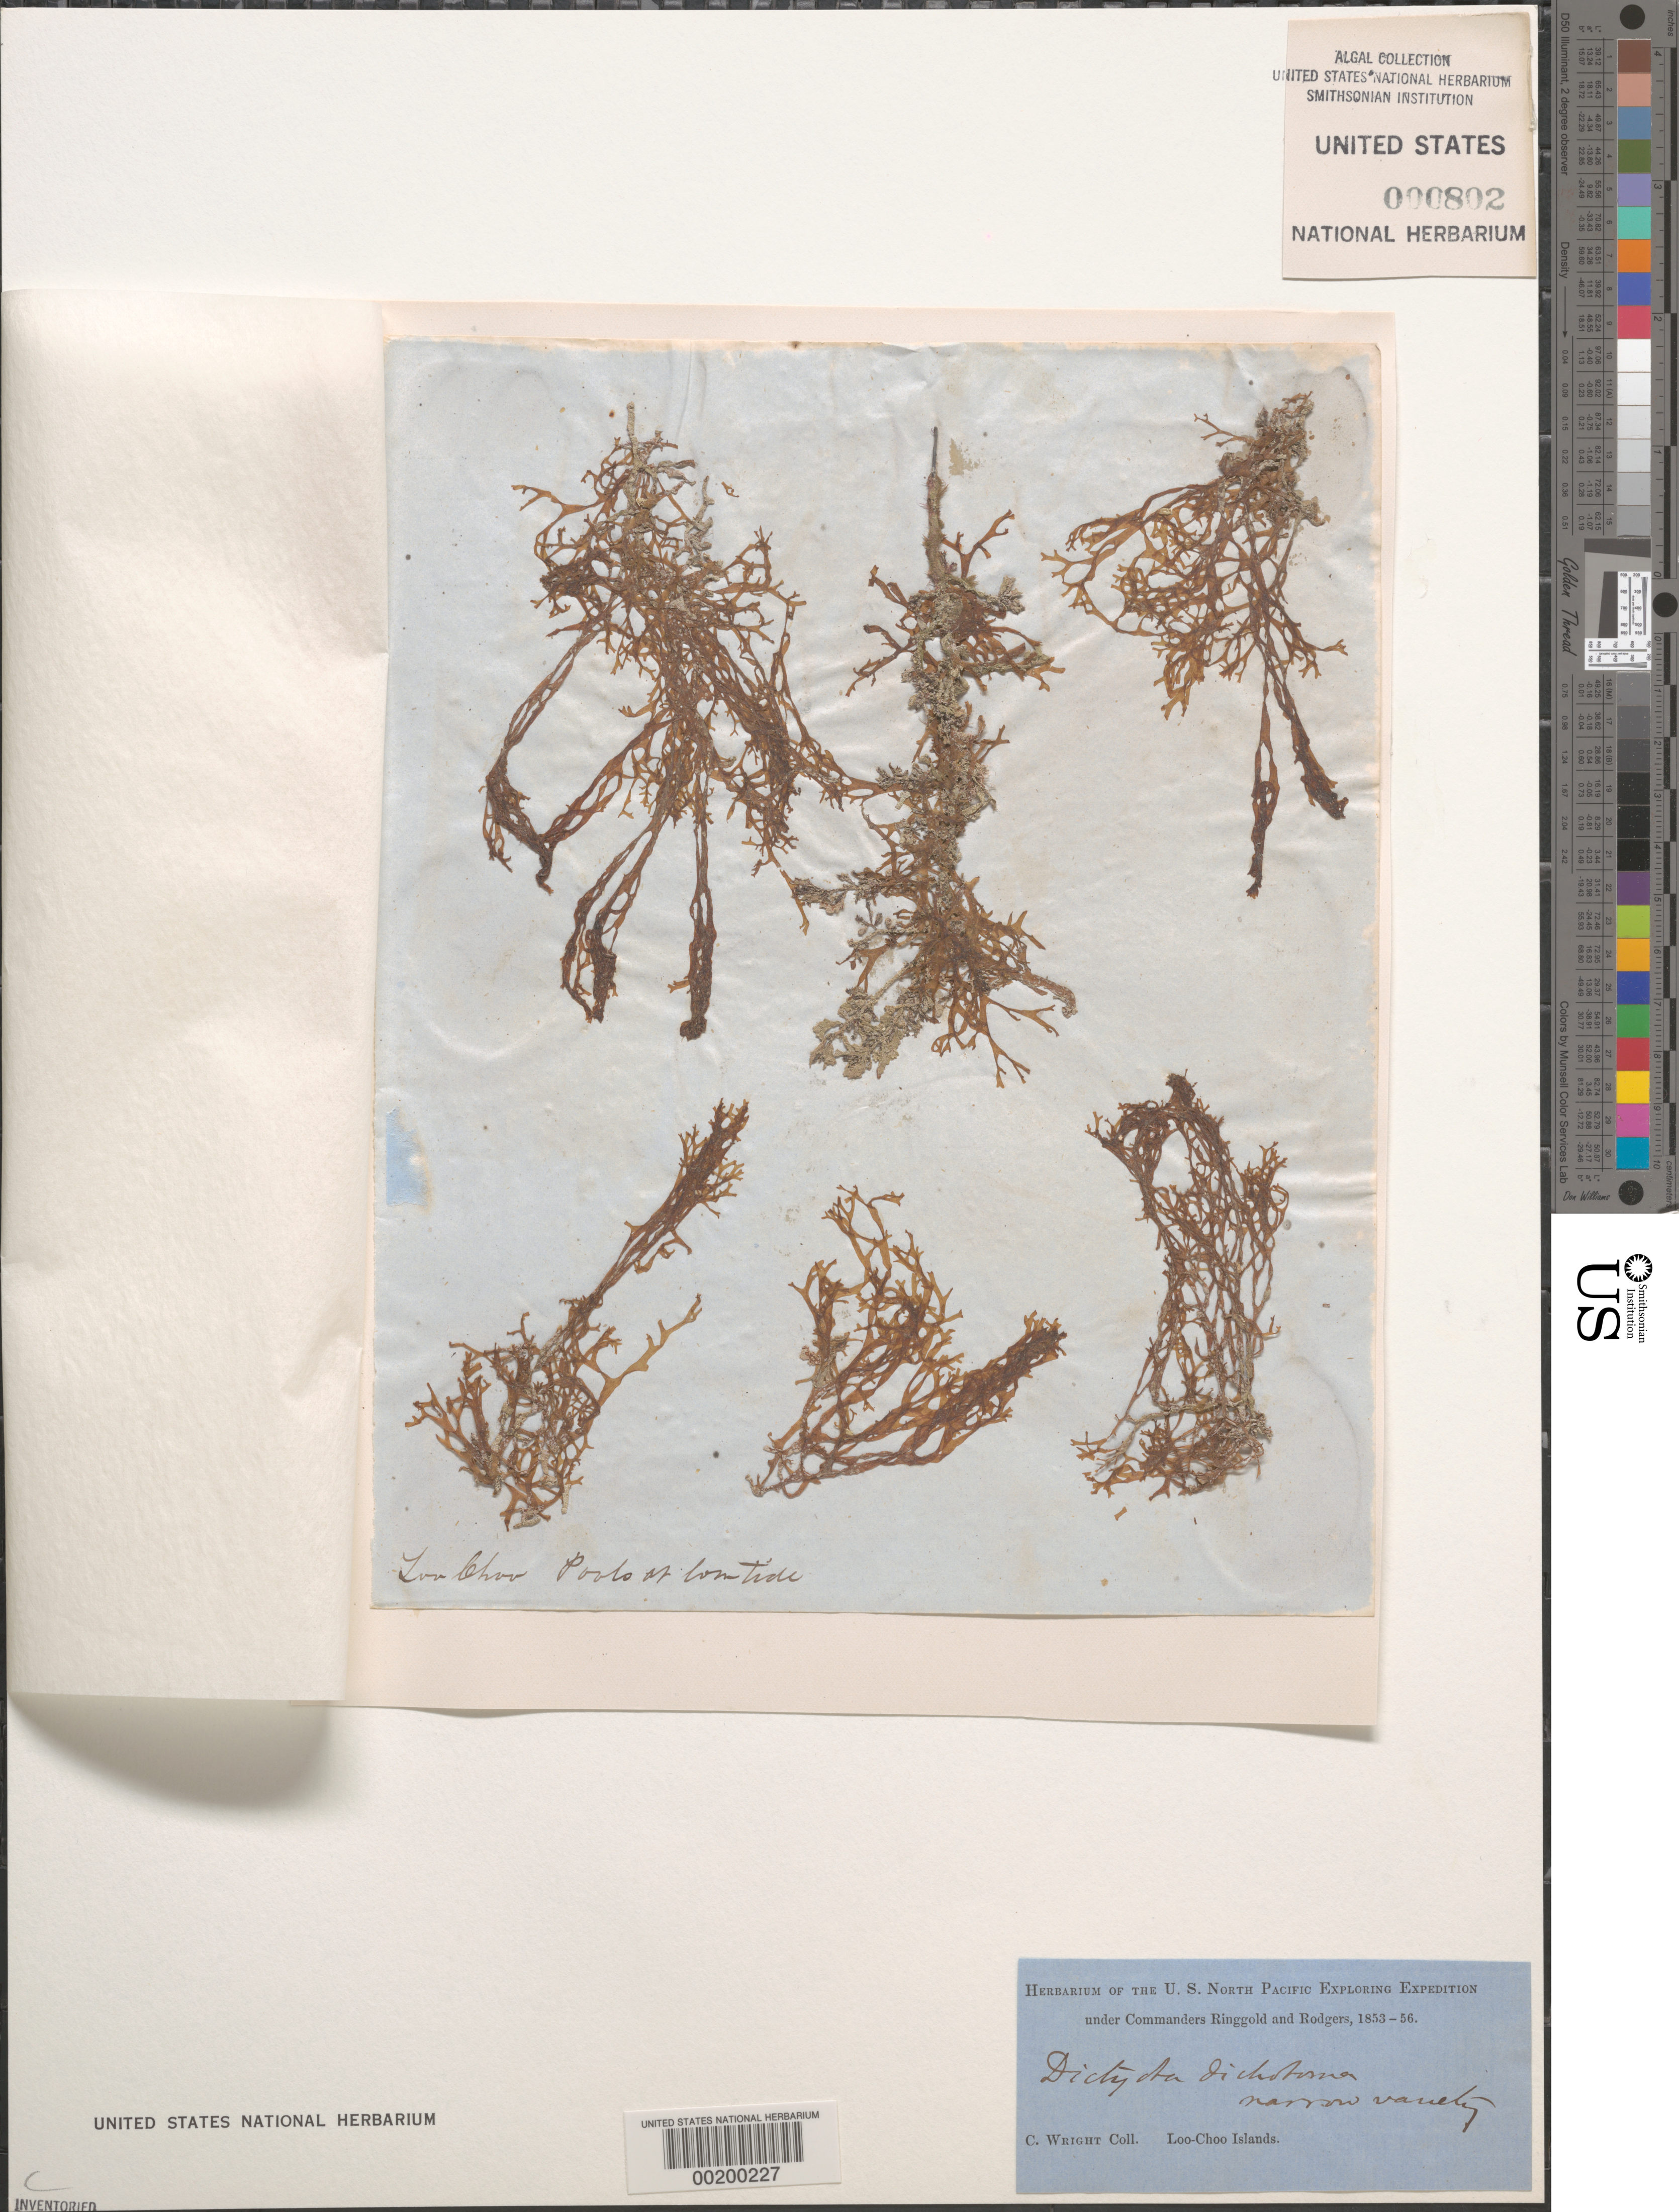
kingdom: Chromista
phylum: Ochrophyta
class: Phaeophyceae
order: Dictyotales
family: Dictyotaceae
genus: Dictyota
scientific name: Dictyota dichotoma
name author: (Huds.) J.V.Lamouroux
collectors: C. Wright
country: Japan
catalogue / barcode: US 802